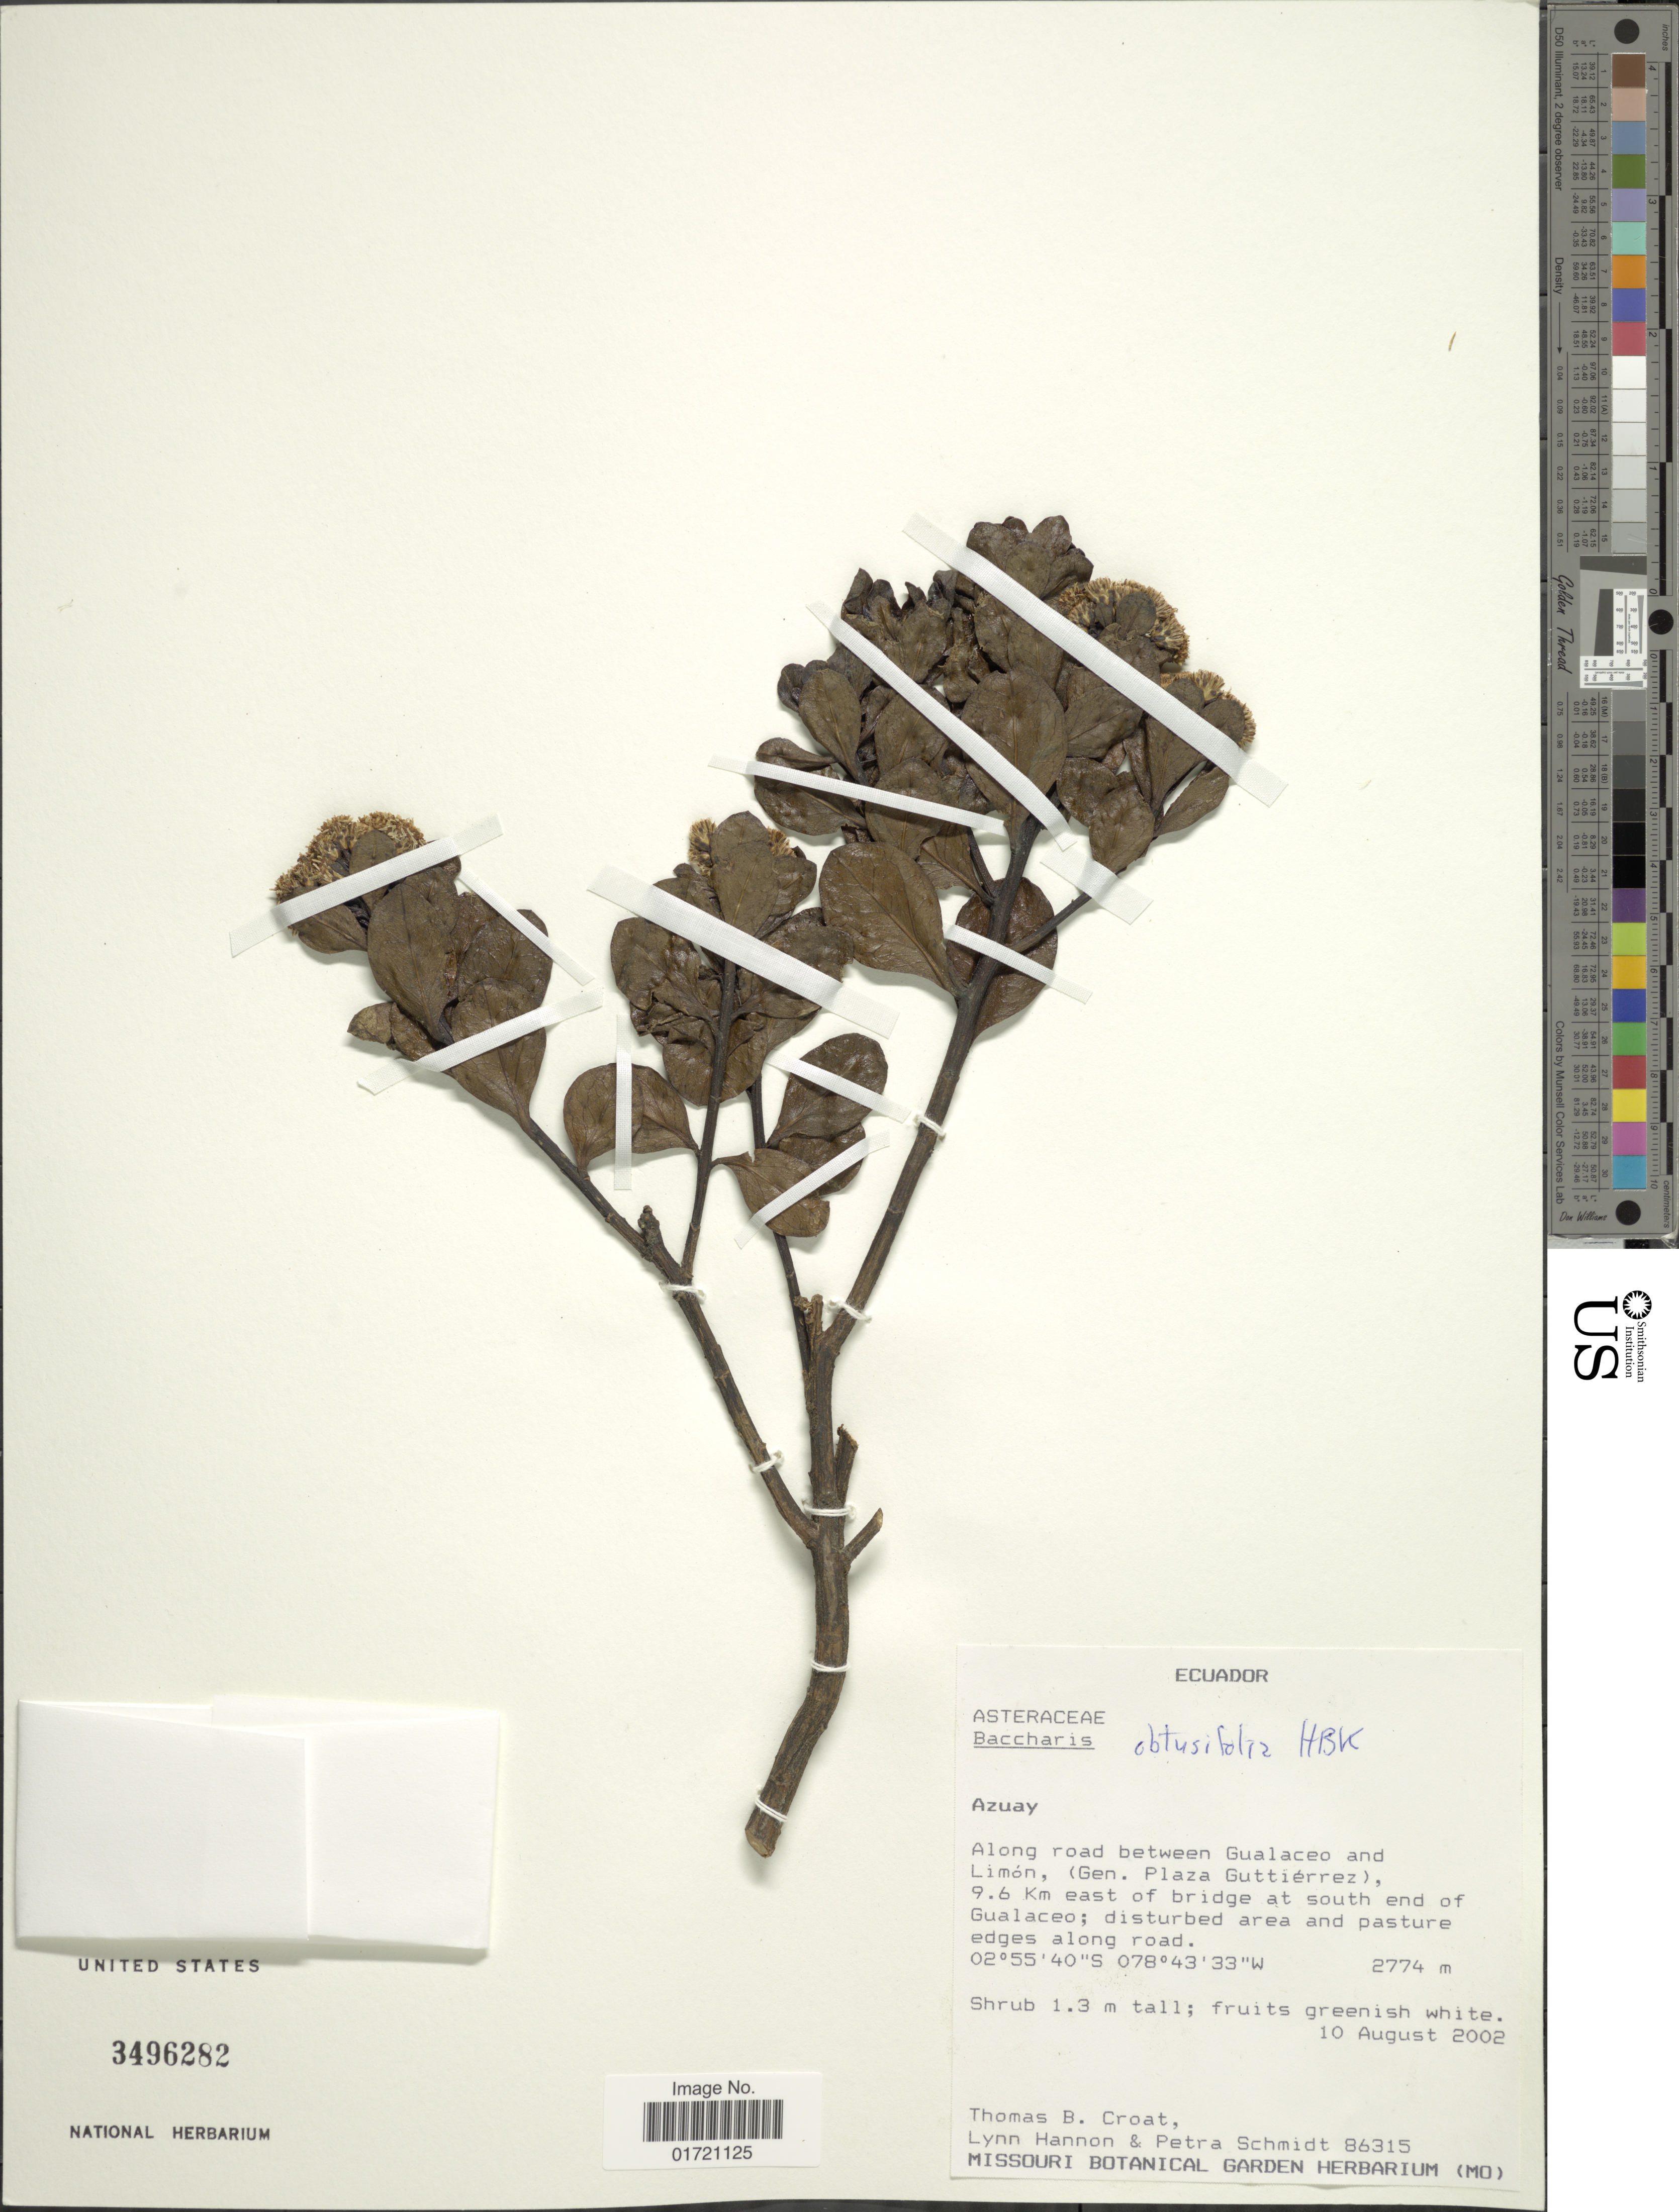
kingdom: Plantae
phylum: Tracheophyta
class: Magnoliopsida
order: Asterales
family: Asteraceae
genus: Baccharis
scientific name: Baccharis obtusifolia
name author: Kunth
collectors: T. B. Croat, L. Hannon & P. Schmidt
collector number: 86315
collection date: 2002-08-10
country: Ecuador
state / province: Azuay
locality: Azuay. Along road between Gualaceo and Limón, (Gen. Plaza Gutiérrez), 9.6 km east of bridge at south end of Gualaceo.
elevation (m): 2774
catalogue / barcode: US 3496282